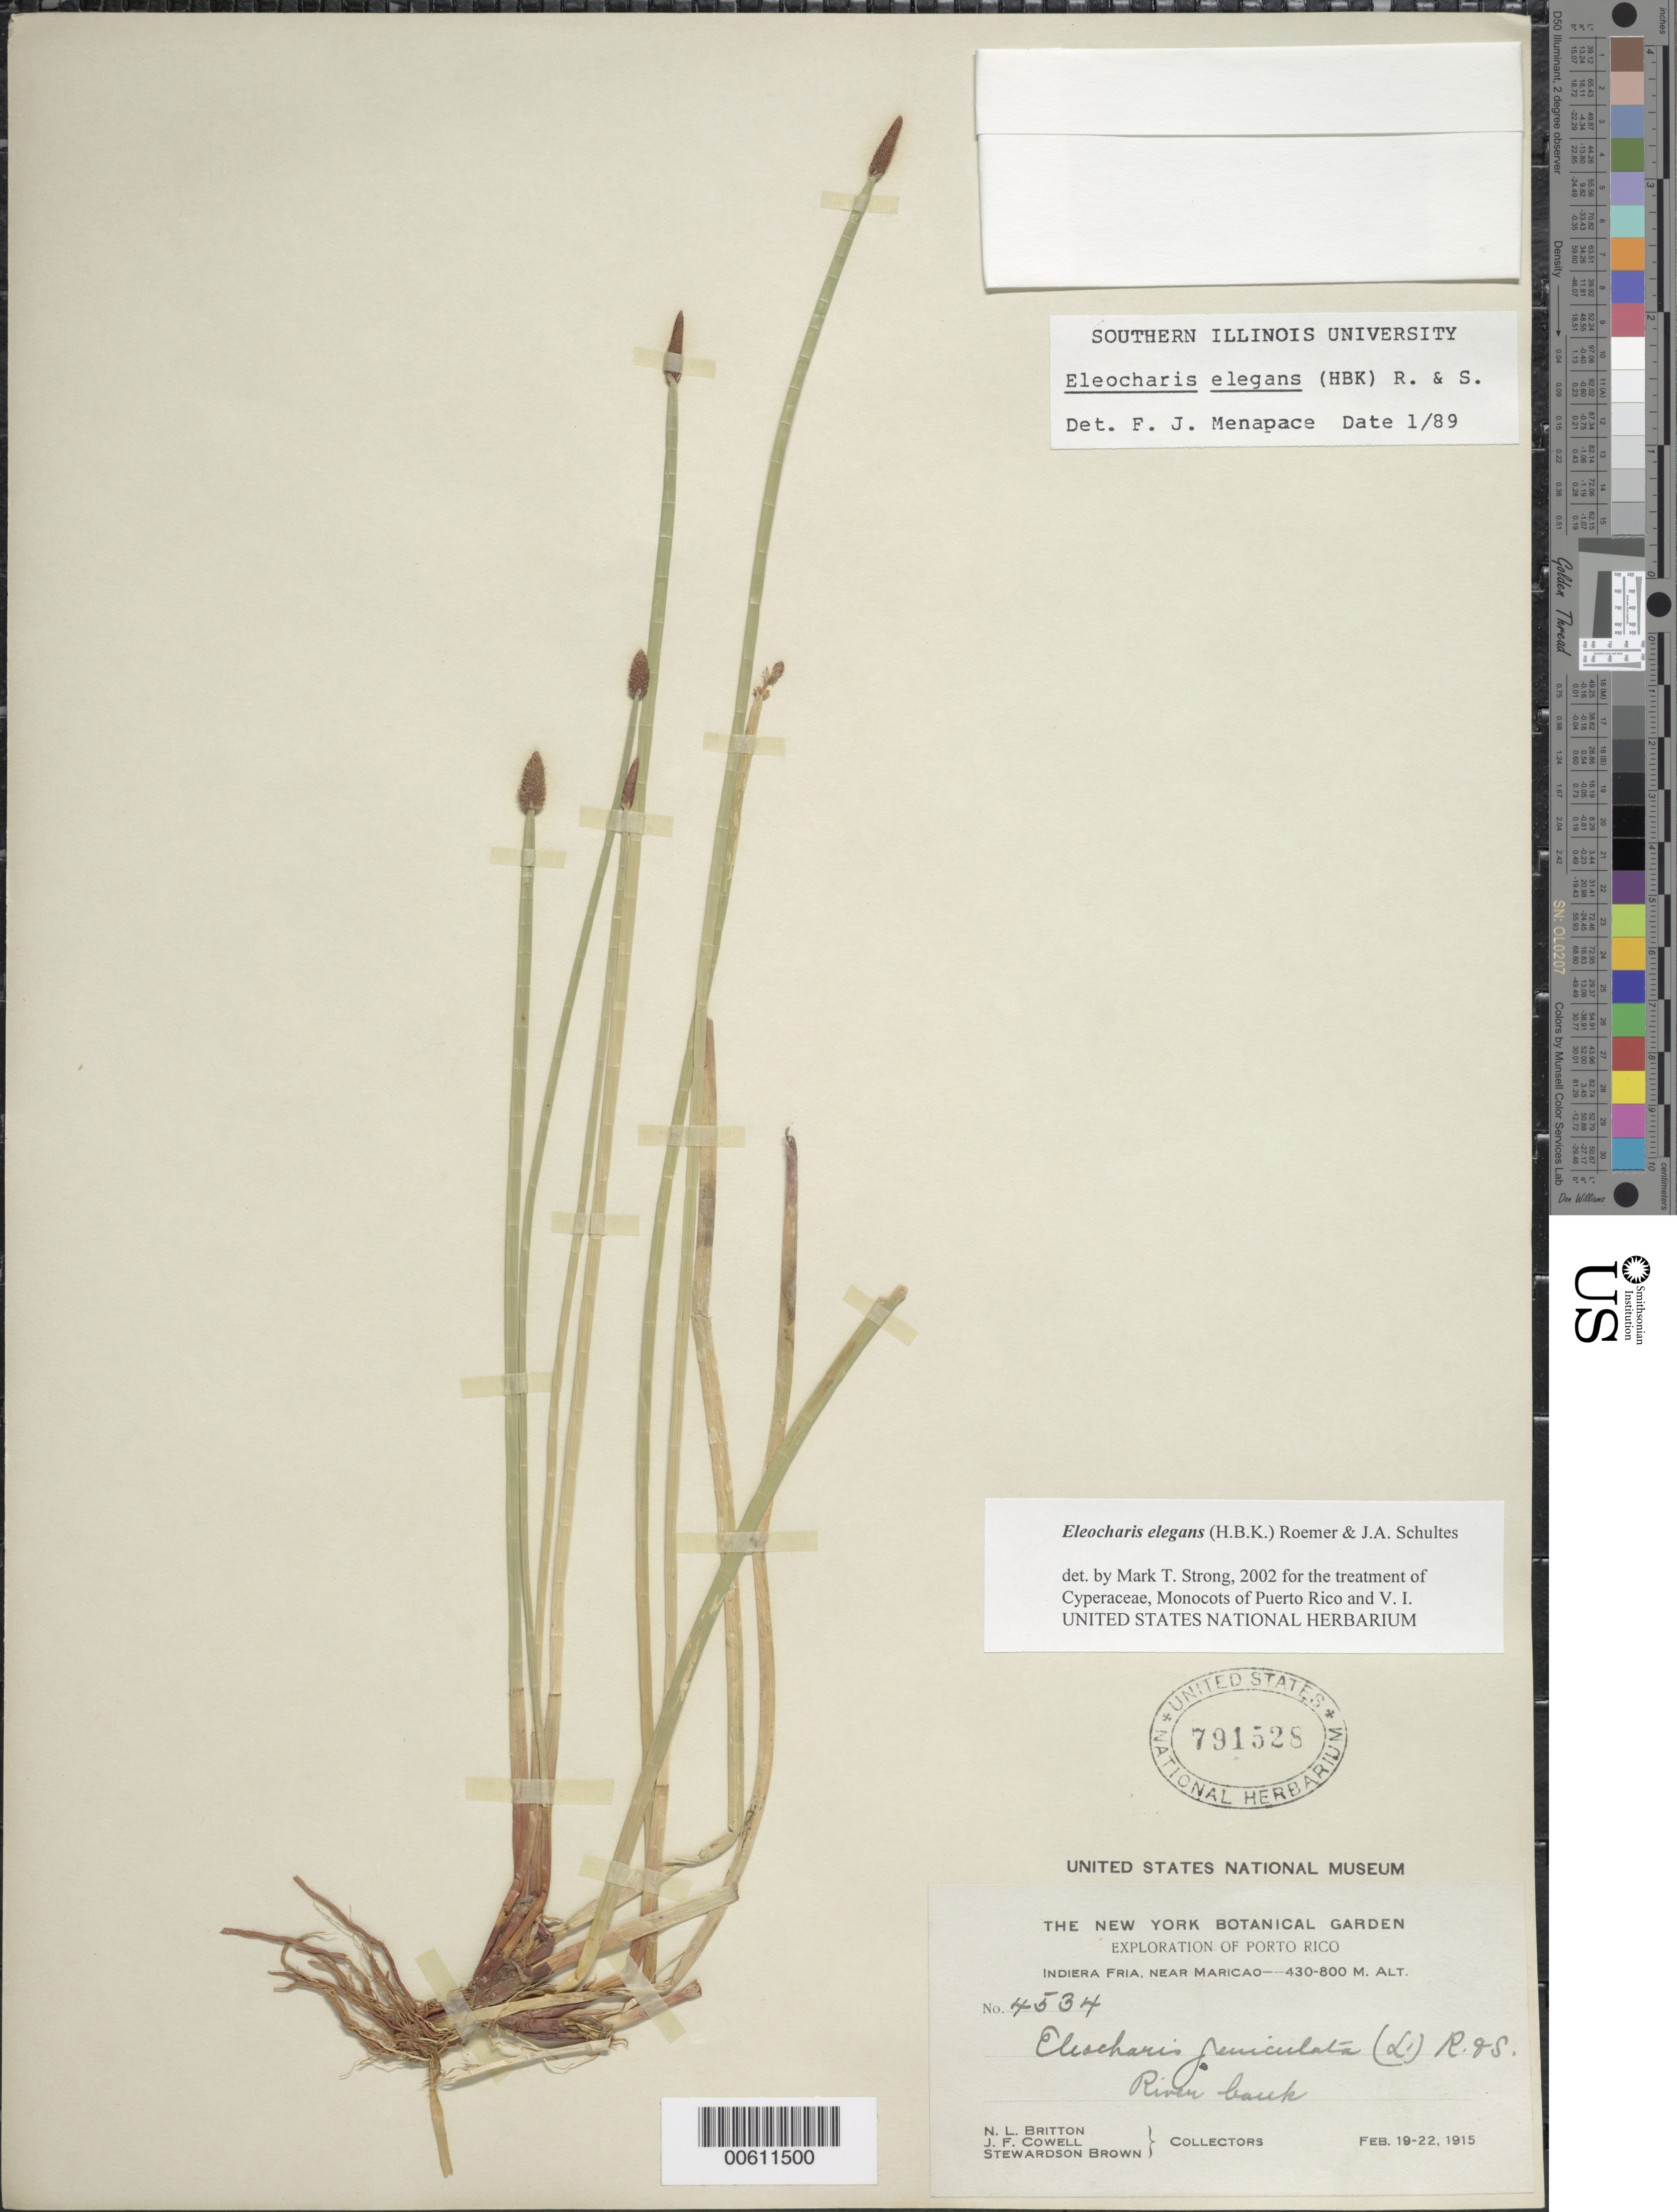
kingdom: Plantae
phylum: Tracheophyta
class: Liliopsida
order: Poales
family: Cyperaceae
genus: Eleocharis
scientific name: Eleocharis elegans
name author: (Kunth) Roem. & Schult.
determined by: Strong, M. T., (US), Smithsonian Institution - National Museum of Natural History (UNITED STATES)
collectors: N. Britton, J. F. Cowell & S. Brown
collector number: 4534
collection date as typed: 19 Feb 1915 to 22 Feb 1915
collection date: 1915-02-19/1915-02-22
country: Puerto Rico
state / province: Maricao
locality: Indiera Fria, near Maricao.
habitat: River bank.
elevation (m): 430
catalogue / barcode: US 791528